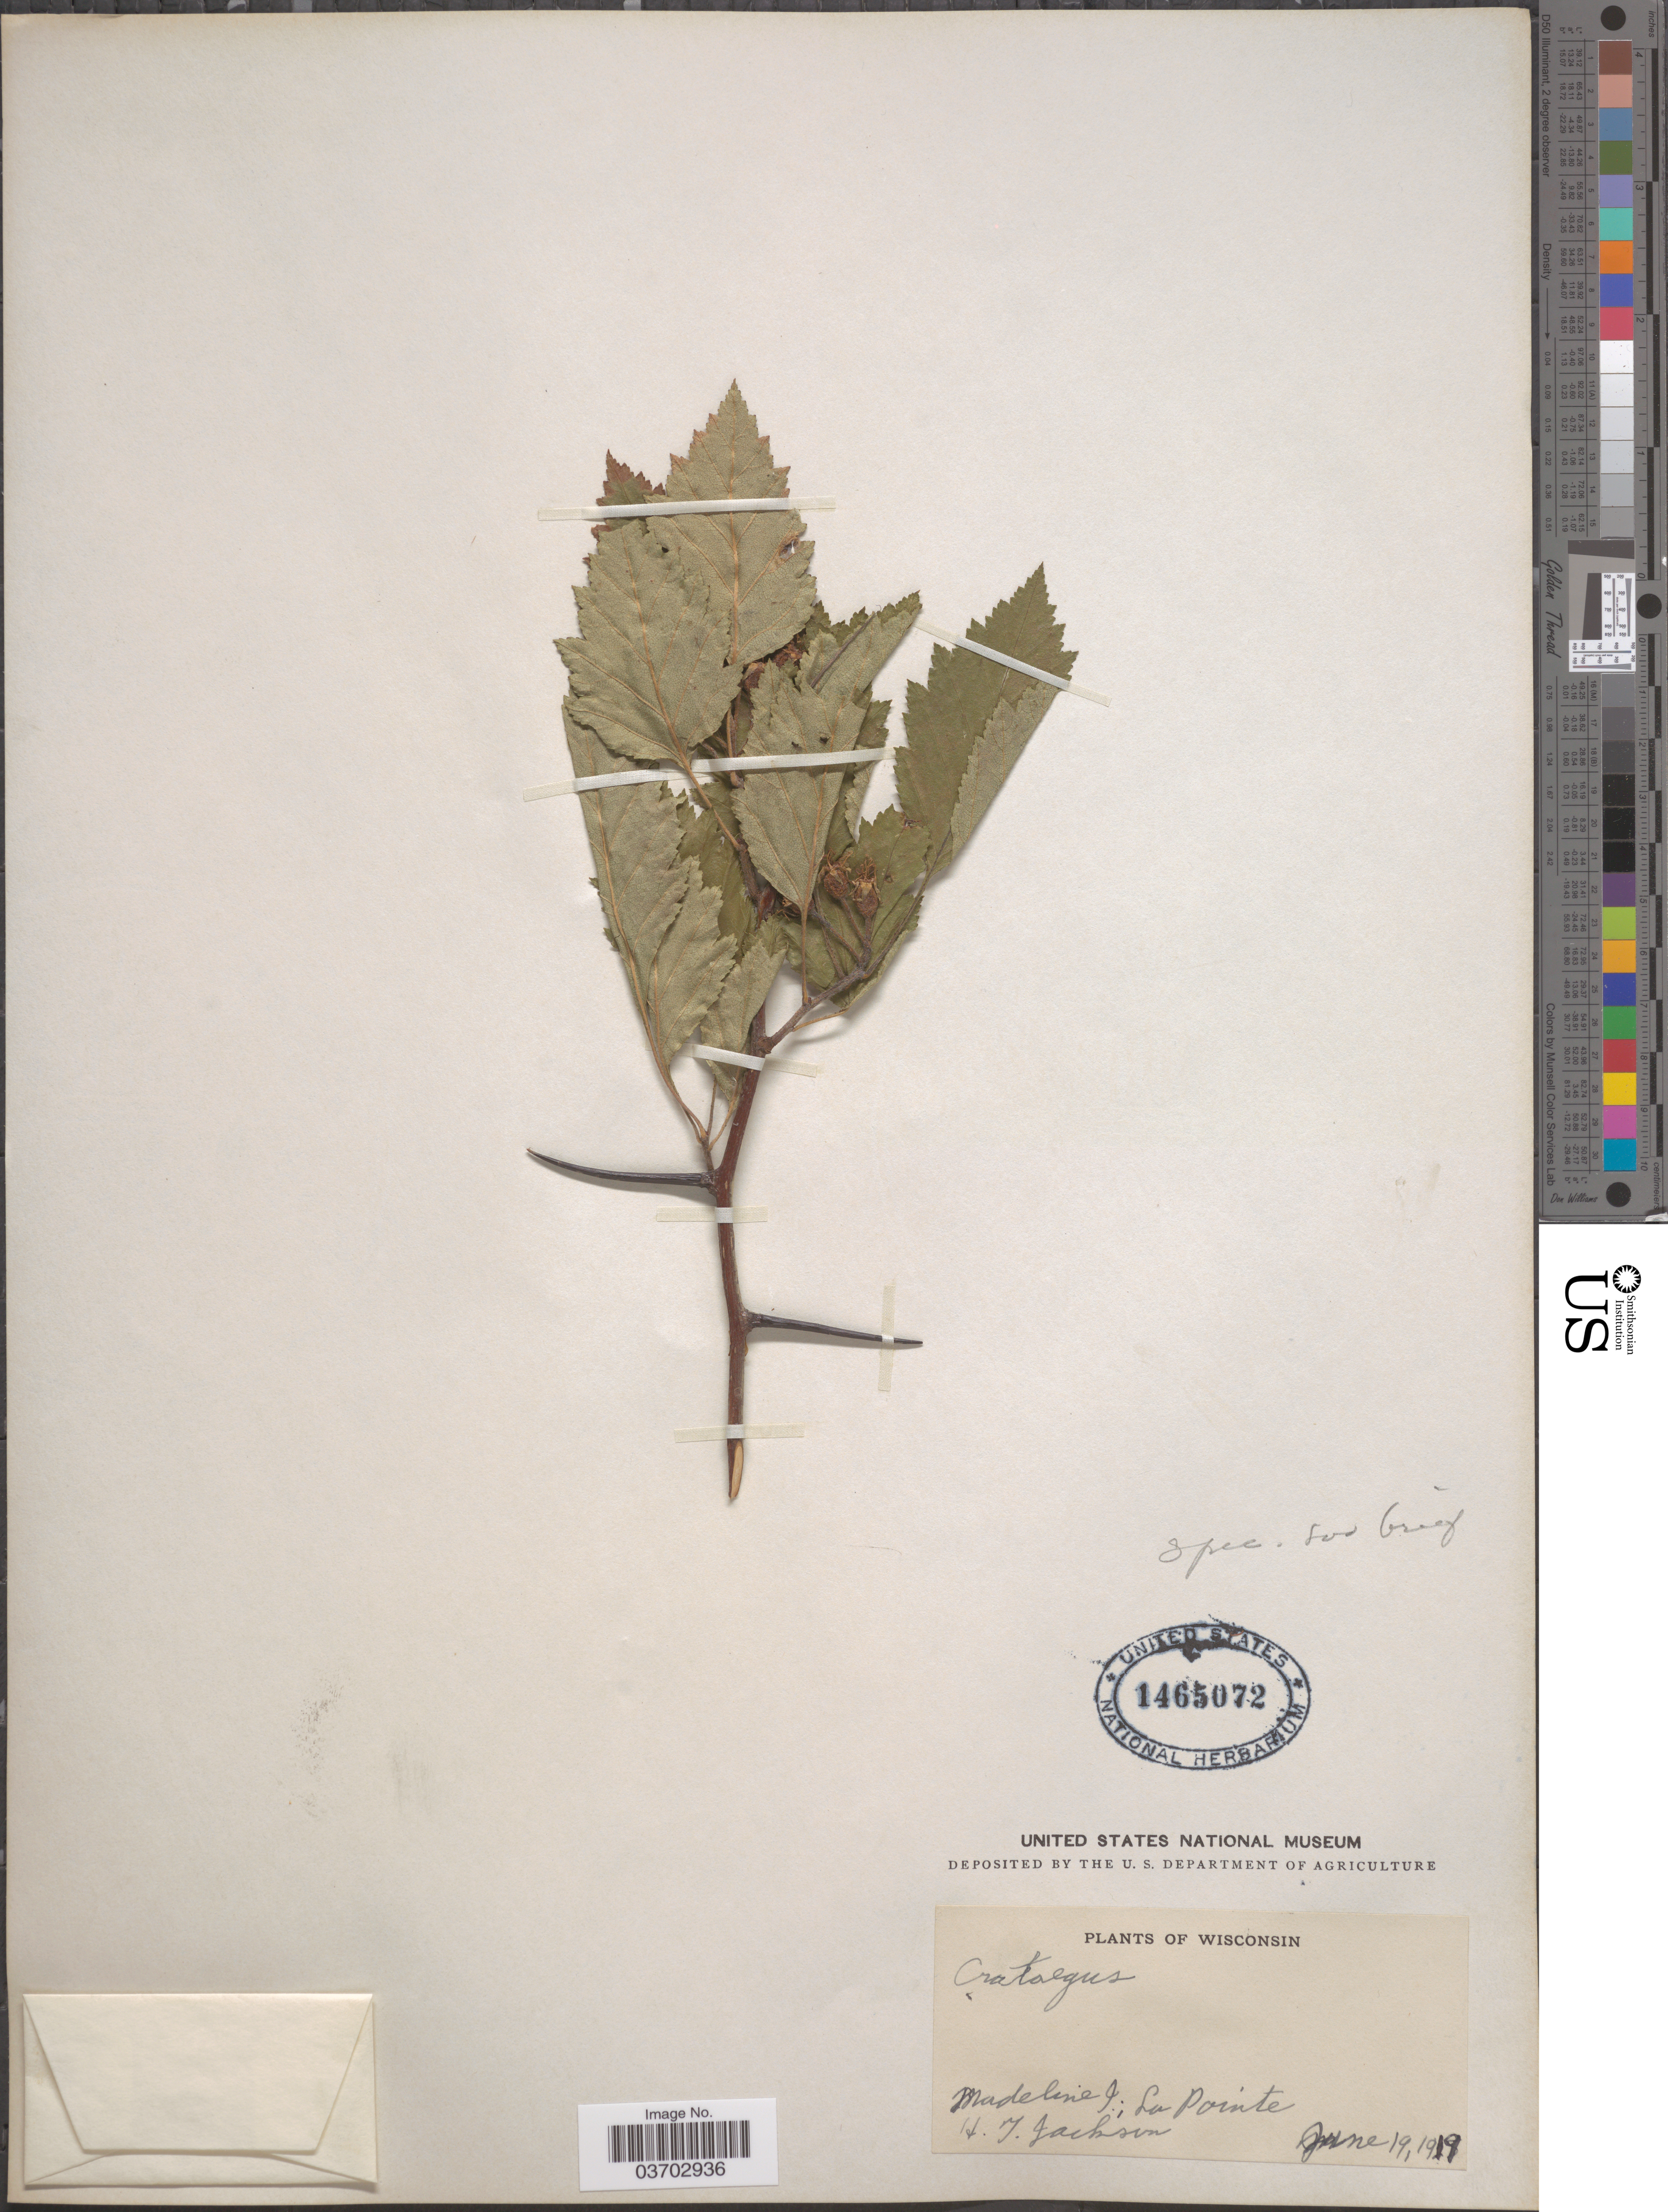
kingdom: Plantae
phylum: Tracheophyta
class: Magnoliopsida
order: Rosales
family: Rosaceae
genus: Crataegus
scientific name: Crataegus sp.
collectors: H. Jackson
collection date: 1919-06-19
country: United States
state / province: Wisconsin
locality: Madeline I.; La Pointe.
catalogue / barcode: US 1465072